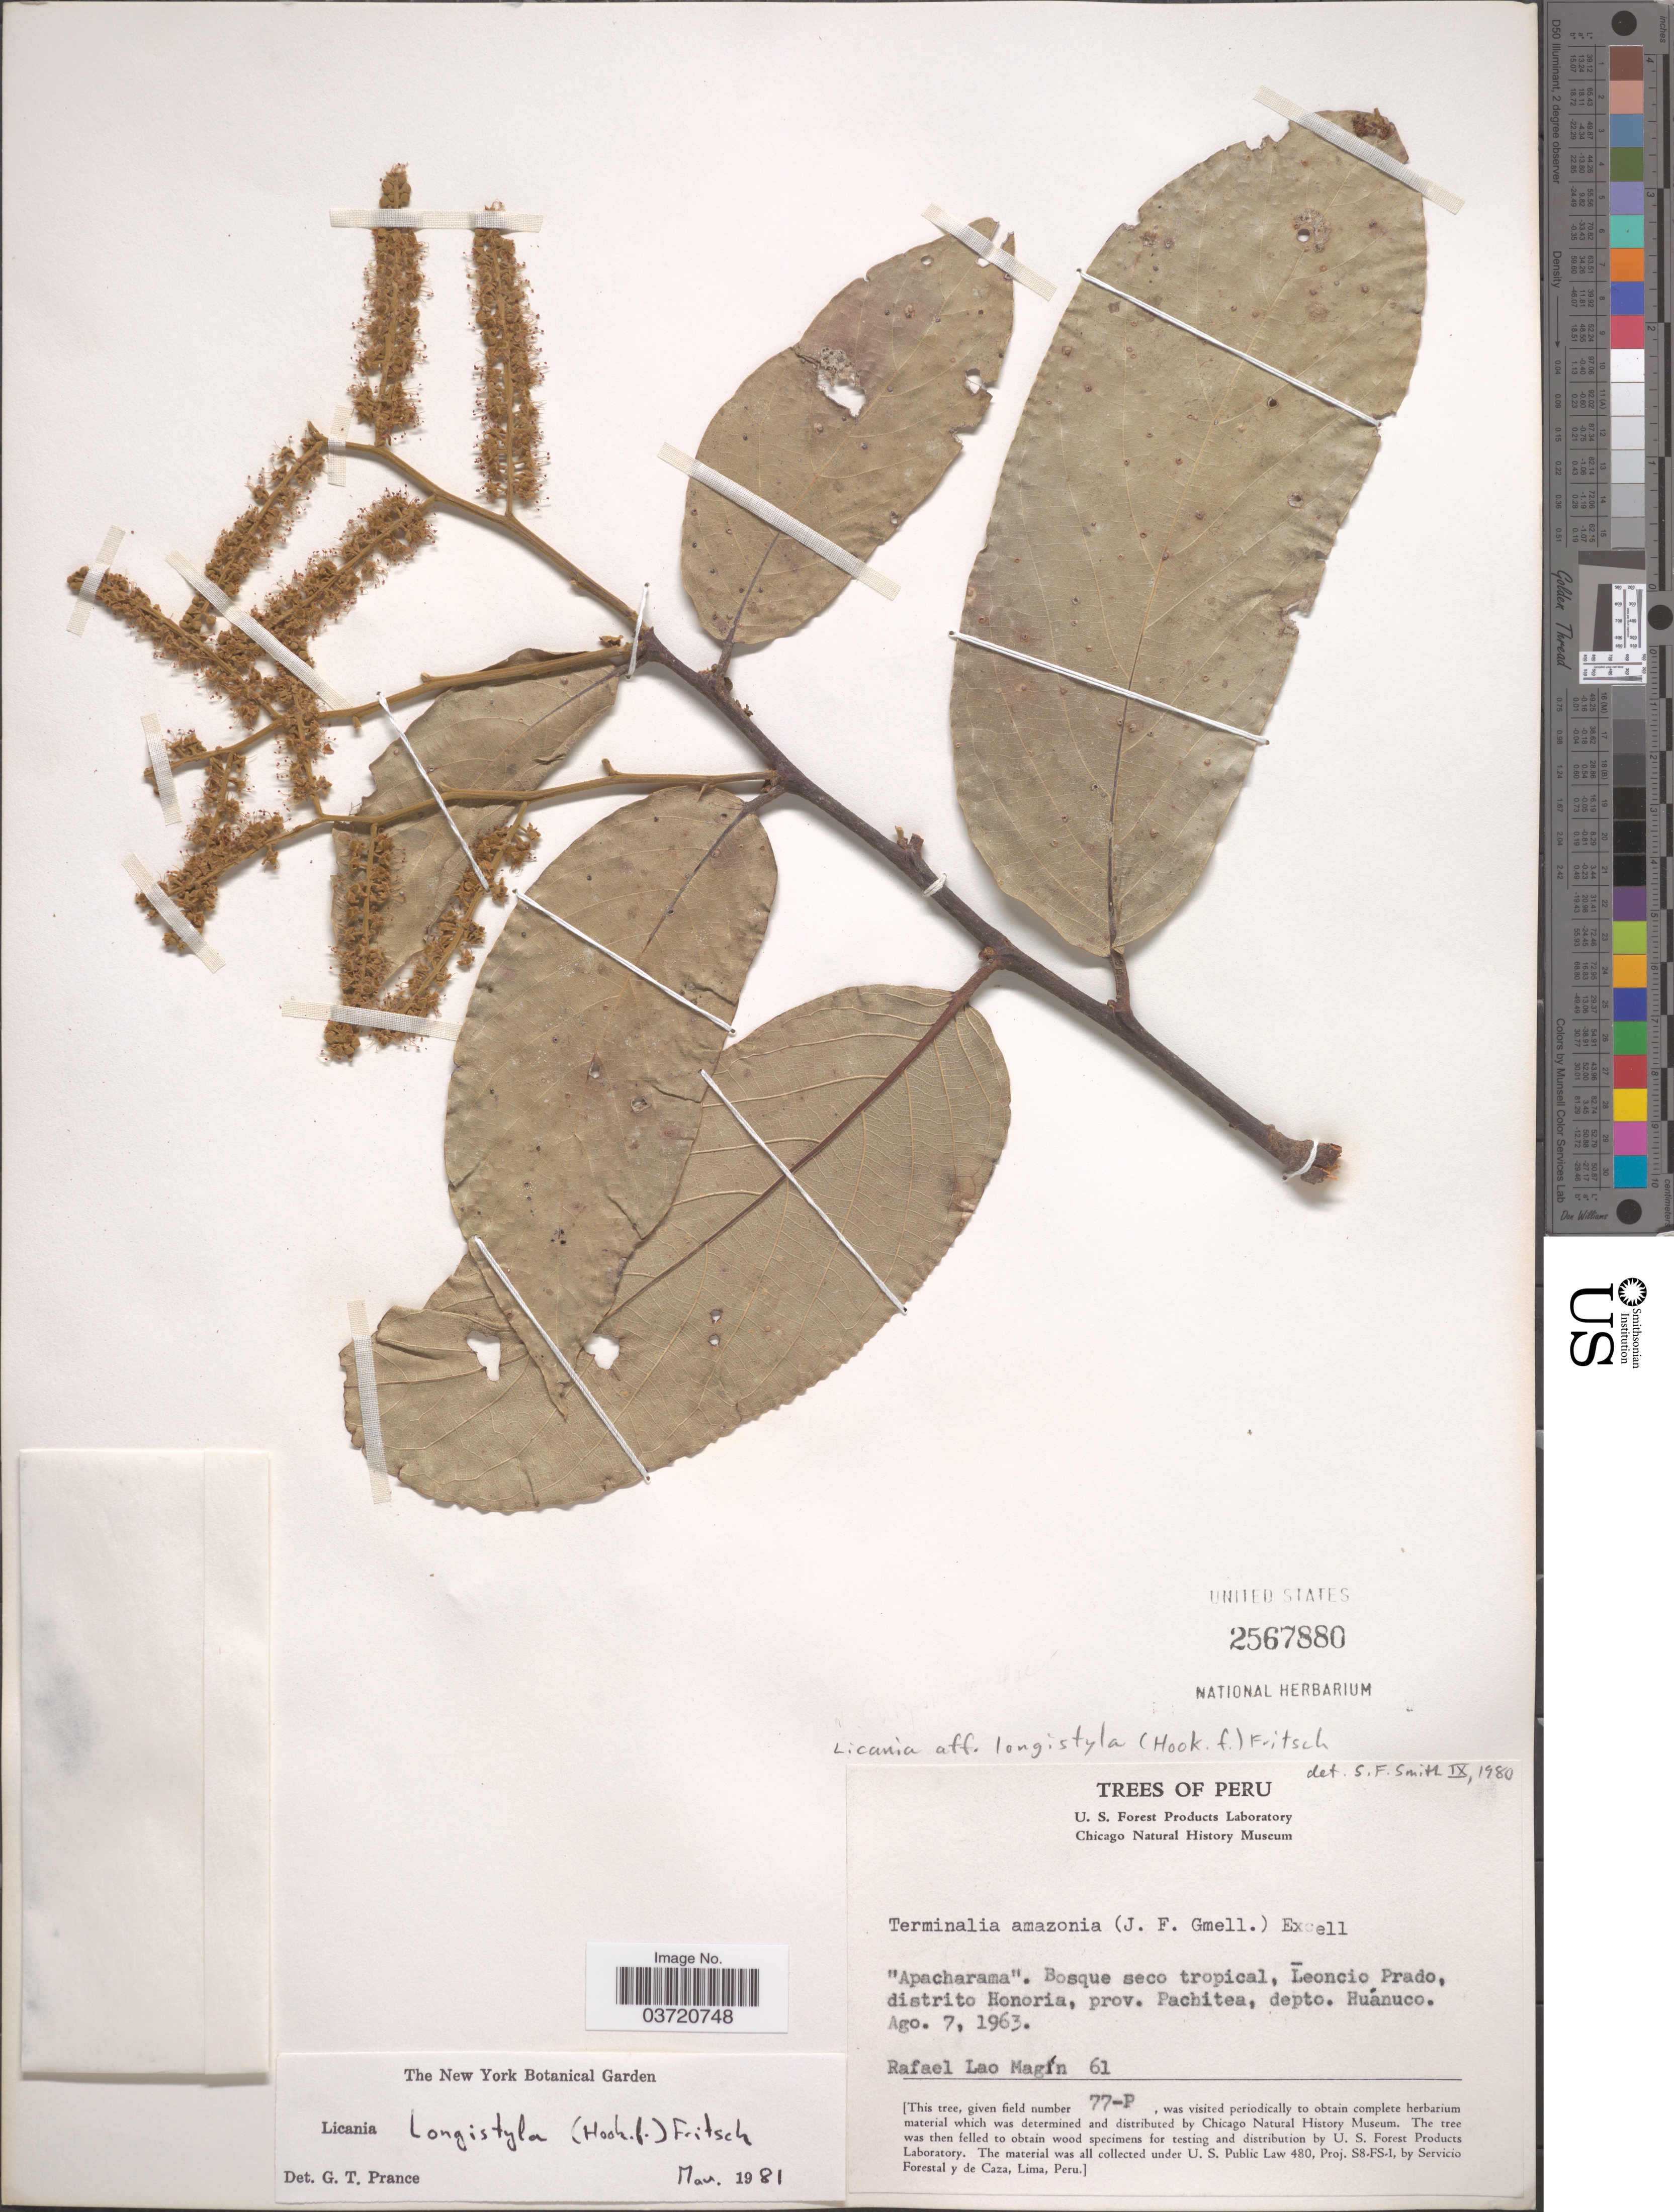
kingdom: Plantae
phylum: Tracheophyta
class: Magnoliopsida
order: Malpighiales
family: Chrysobalanaceae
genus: Leptobalanus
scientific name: Leptobalanus longistylus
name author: (Hook. f.) Sothers & Prance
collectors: R. L. Magin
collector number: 61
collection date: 1963-08-07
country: Peru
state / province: Huánuco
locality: Bosque seco tropical , Leonico Prado, distrito Honoria, prov. Pachitea, dept. Huánuco.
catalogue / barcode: US 2567880